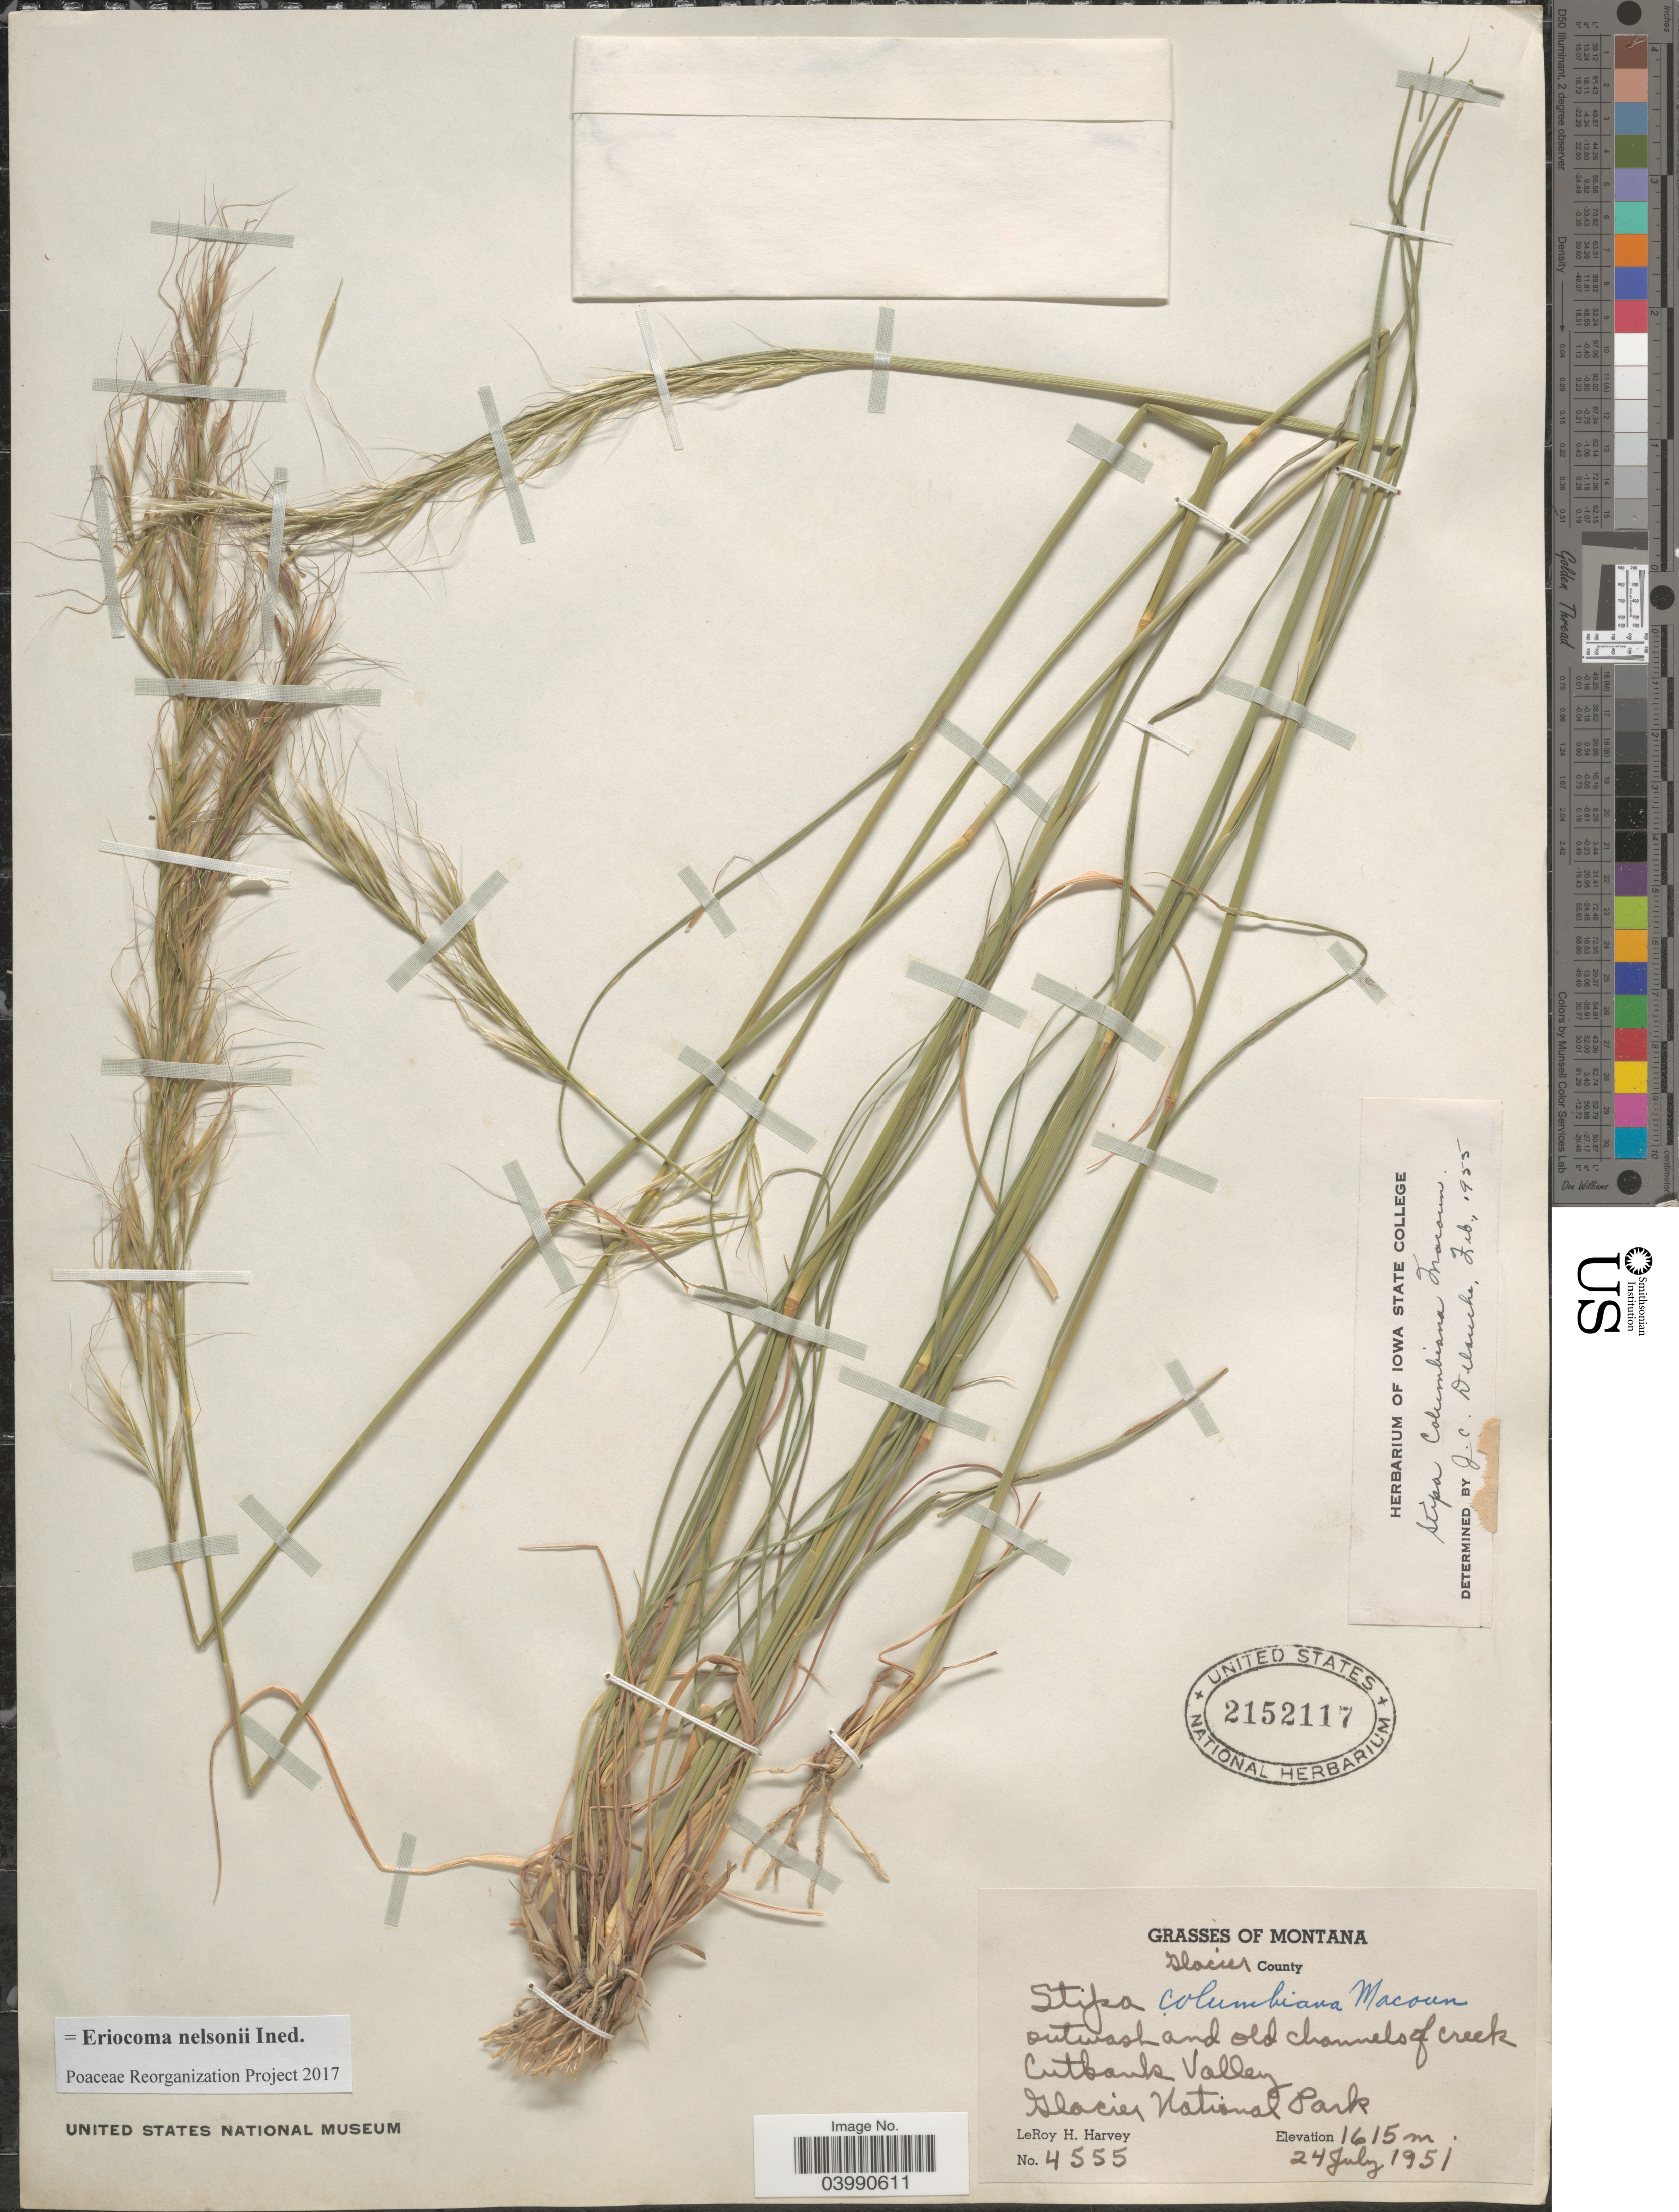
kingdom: Plantae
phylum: Tracheophyta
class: Liliopsida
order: Poales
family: Poaceae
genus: Eriocoma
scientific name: Eriocoma nelsonii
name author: (Scribn.) Romasch.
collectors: L. H. Harvey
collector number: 4555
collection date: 1951-07-24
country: United States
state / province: Montana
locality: Glacier County. Outwash and old channels of creek Cutbank Valley. Glacier National Park.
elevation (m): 1615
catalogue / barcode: US 2152117